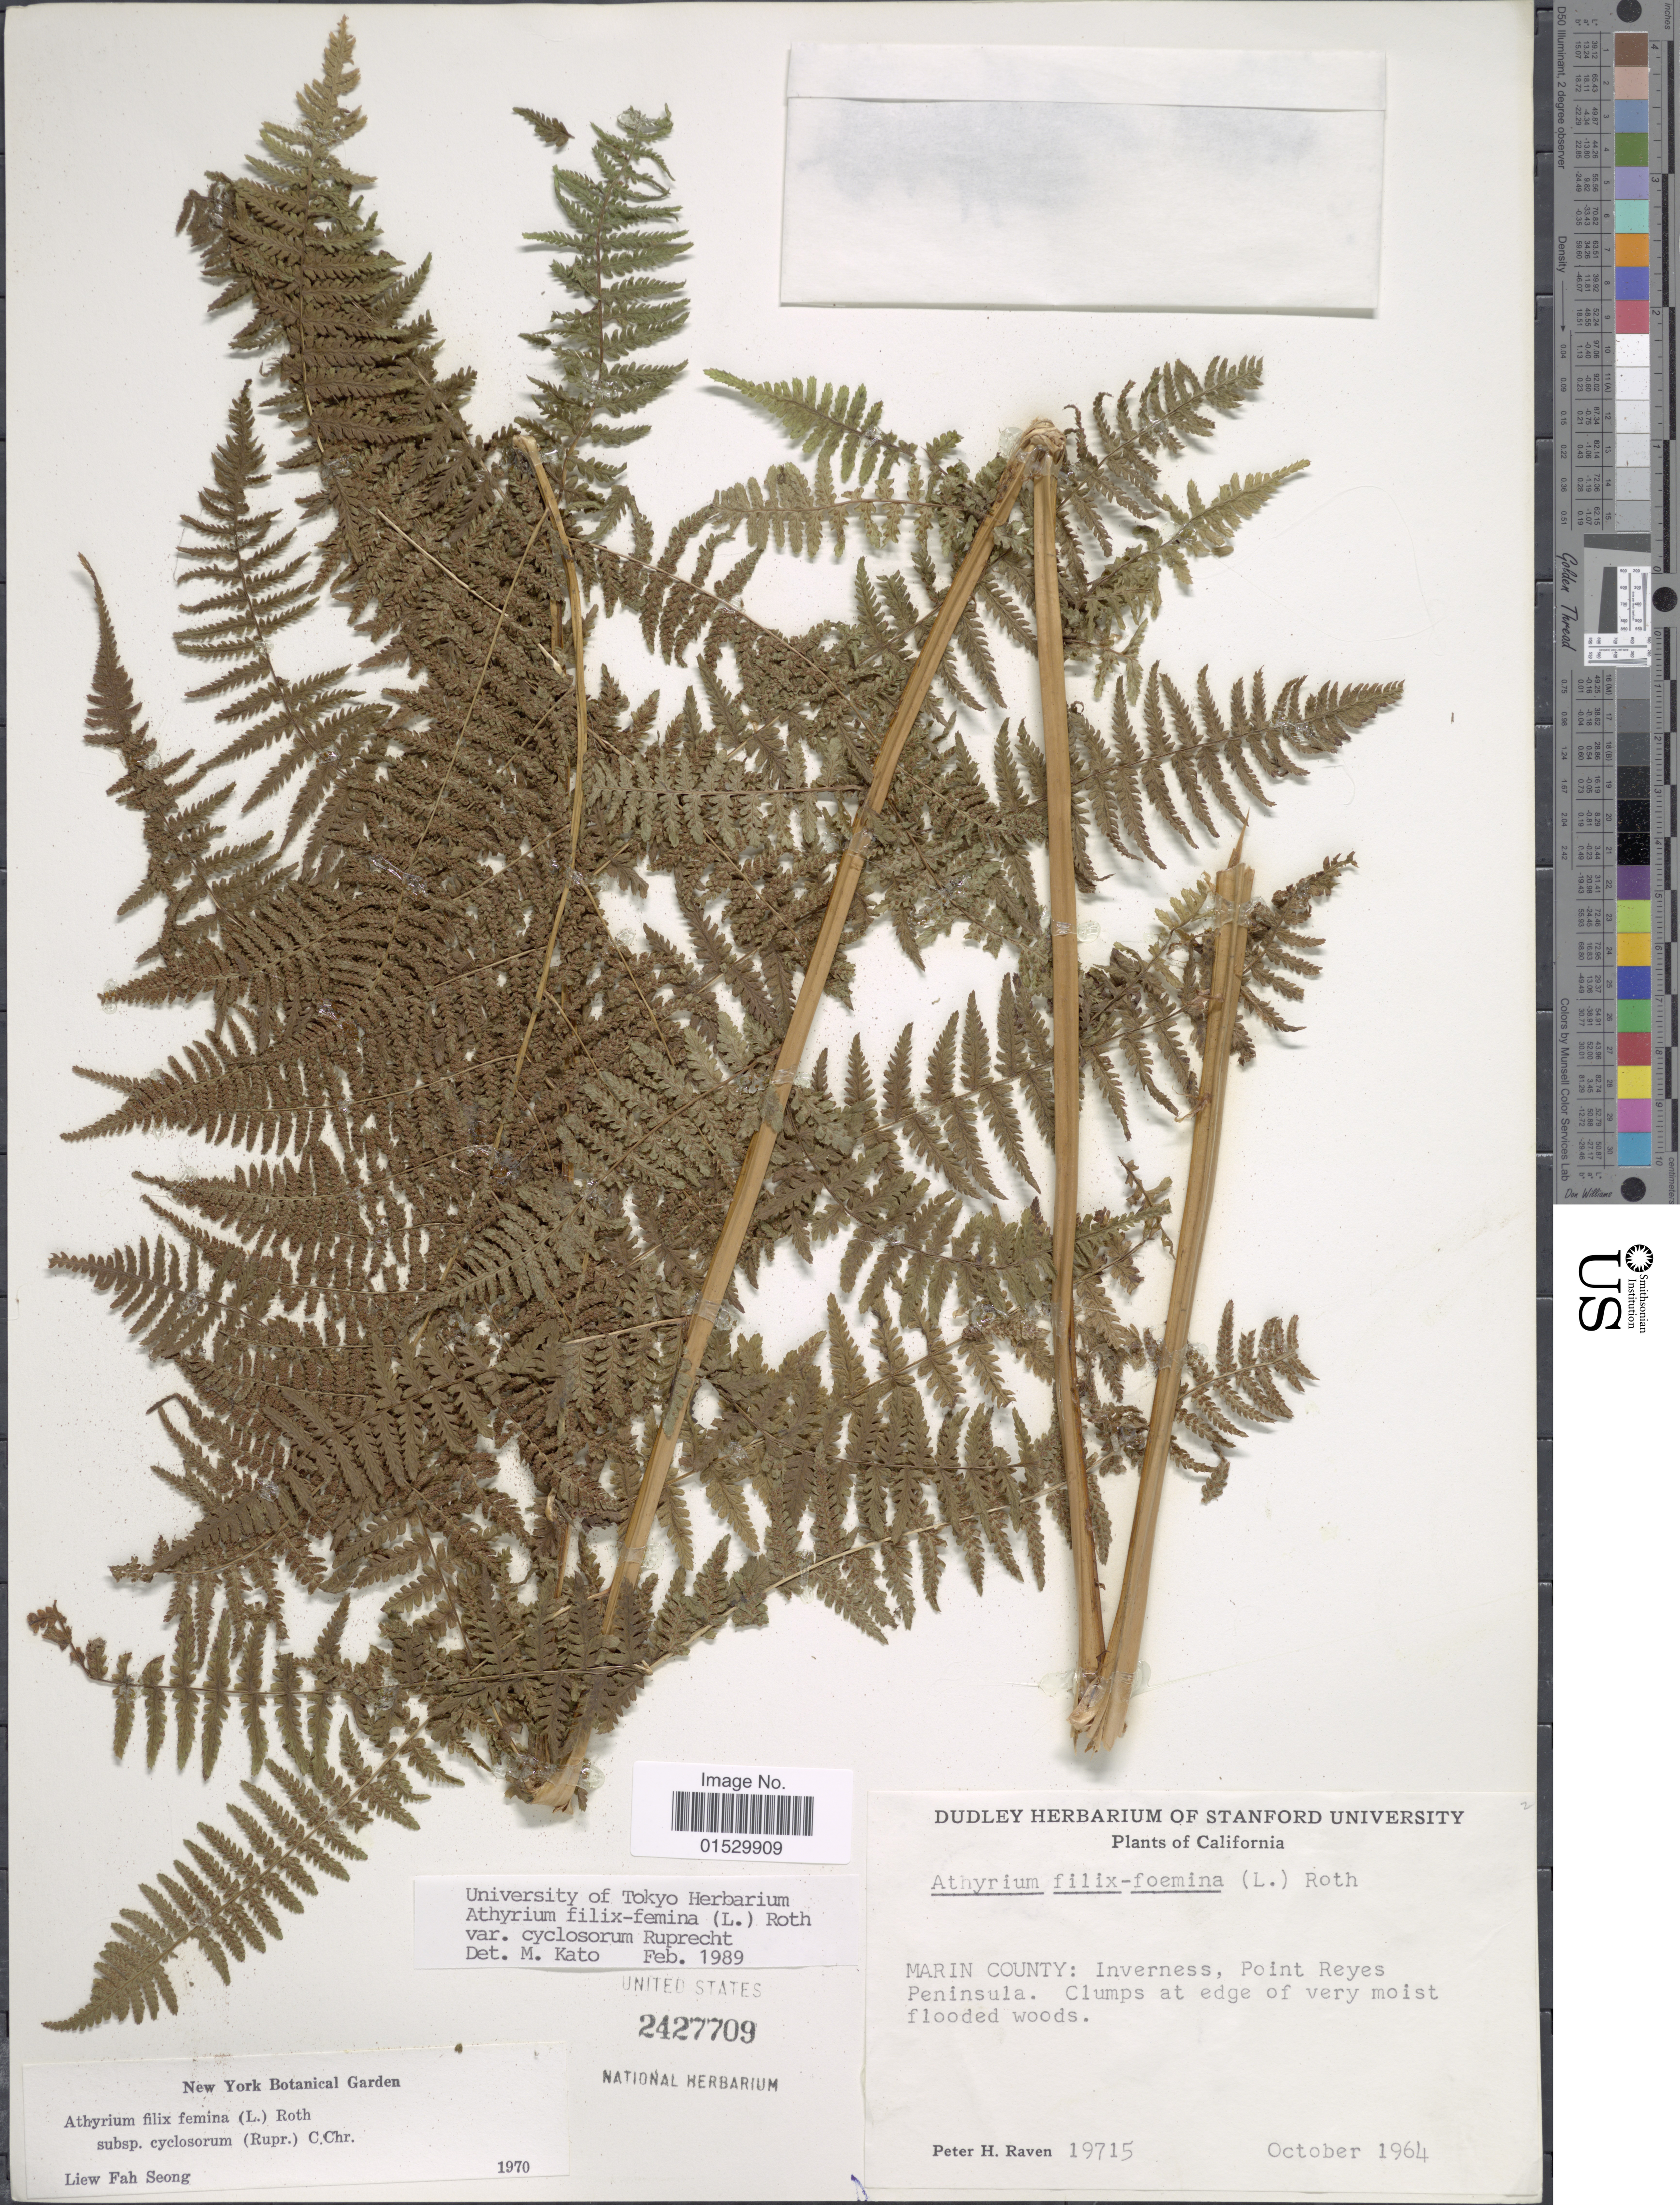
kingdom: Plantae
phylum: Tracheophyta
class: Polypodiopsida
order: Polypodiales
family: Athyriaceae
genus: Athyrium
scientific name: Athyrium filix-femina subsp. cyclosorum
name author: (Rupr.) C. Chr.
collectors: P. Raven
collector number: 19715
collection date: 1964-10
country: United States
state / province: California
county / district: Marin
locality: Marin County: Inverness, Point Reyes Peninsula. Clumps at edge of very moist flooded woods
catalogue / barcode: US 2427709